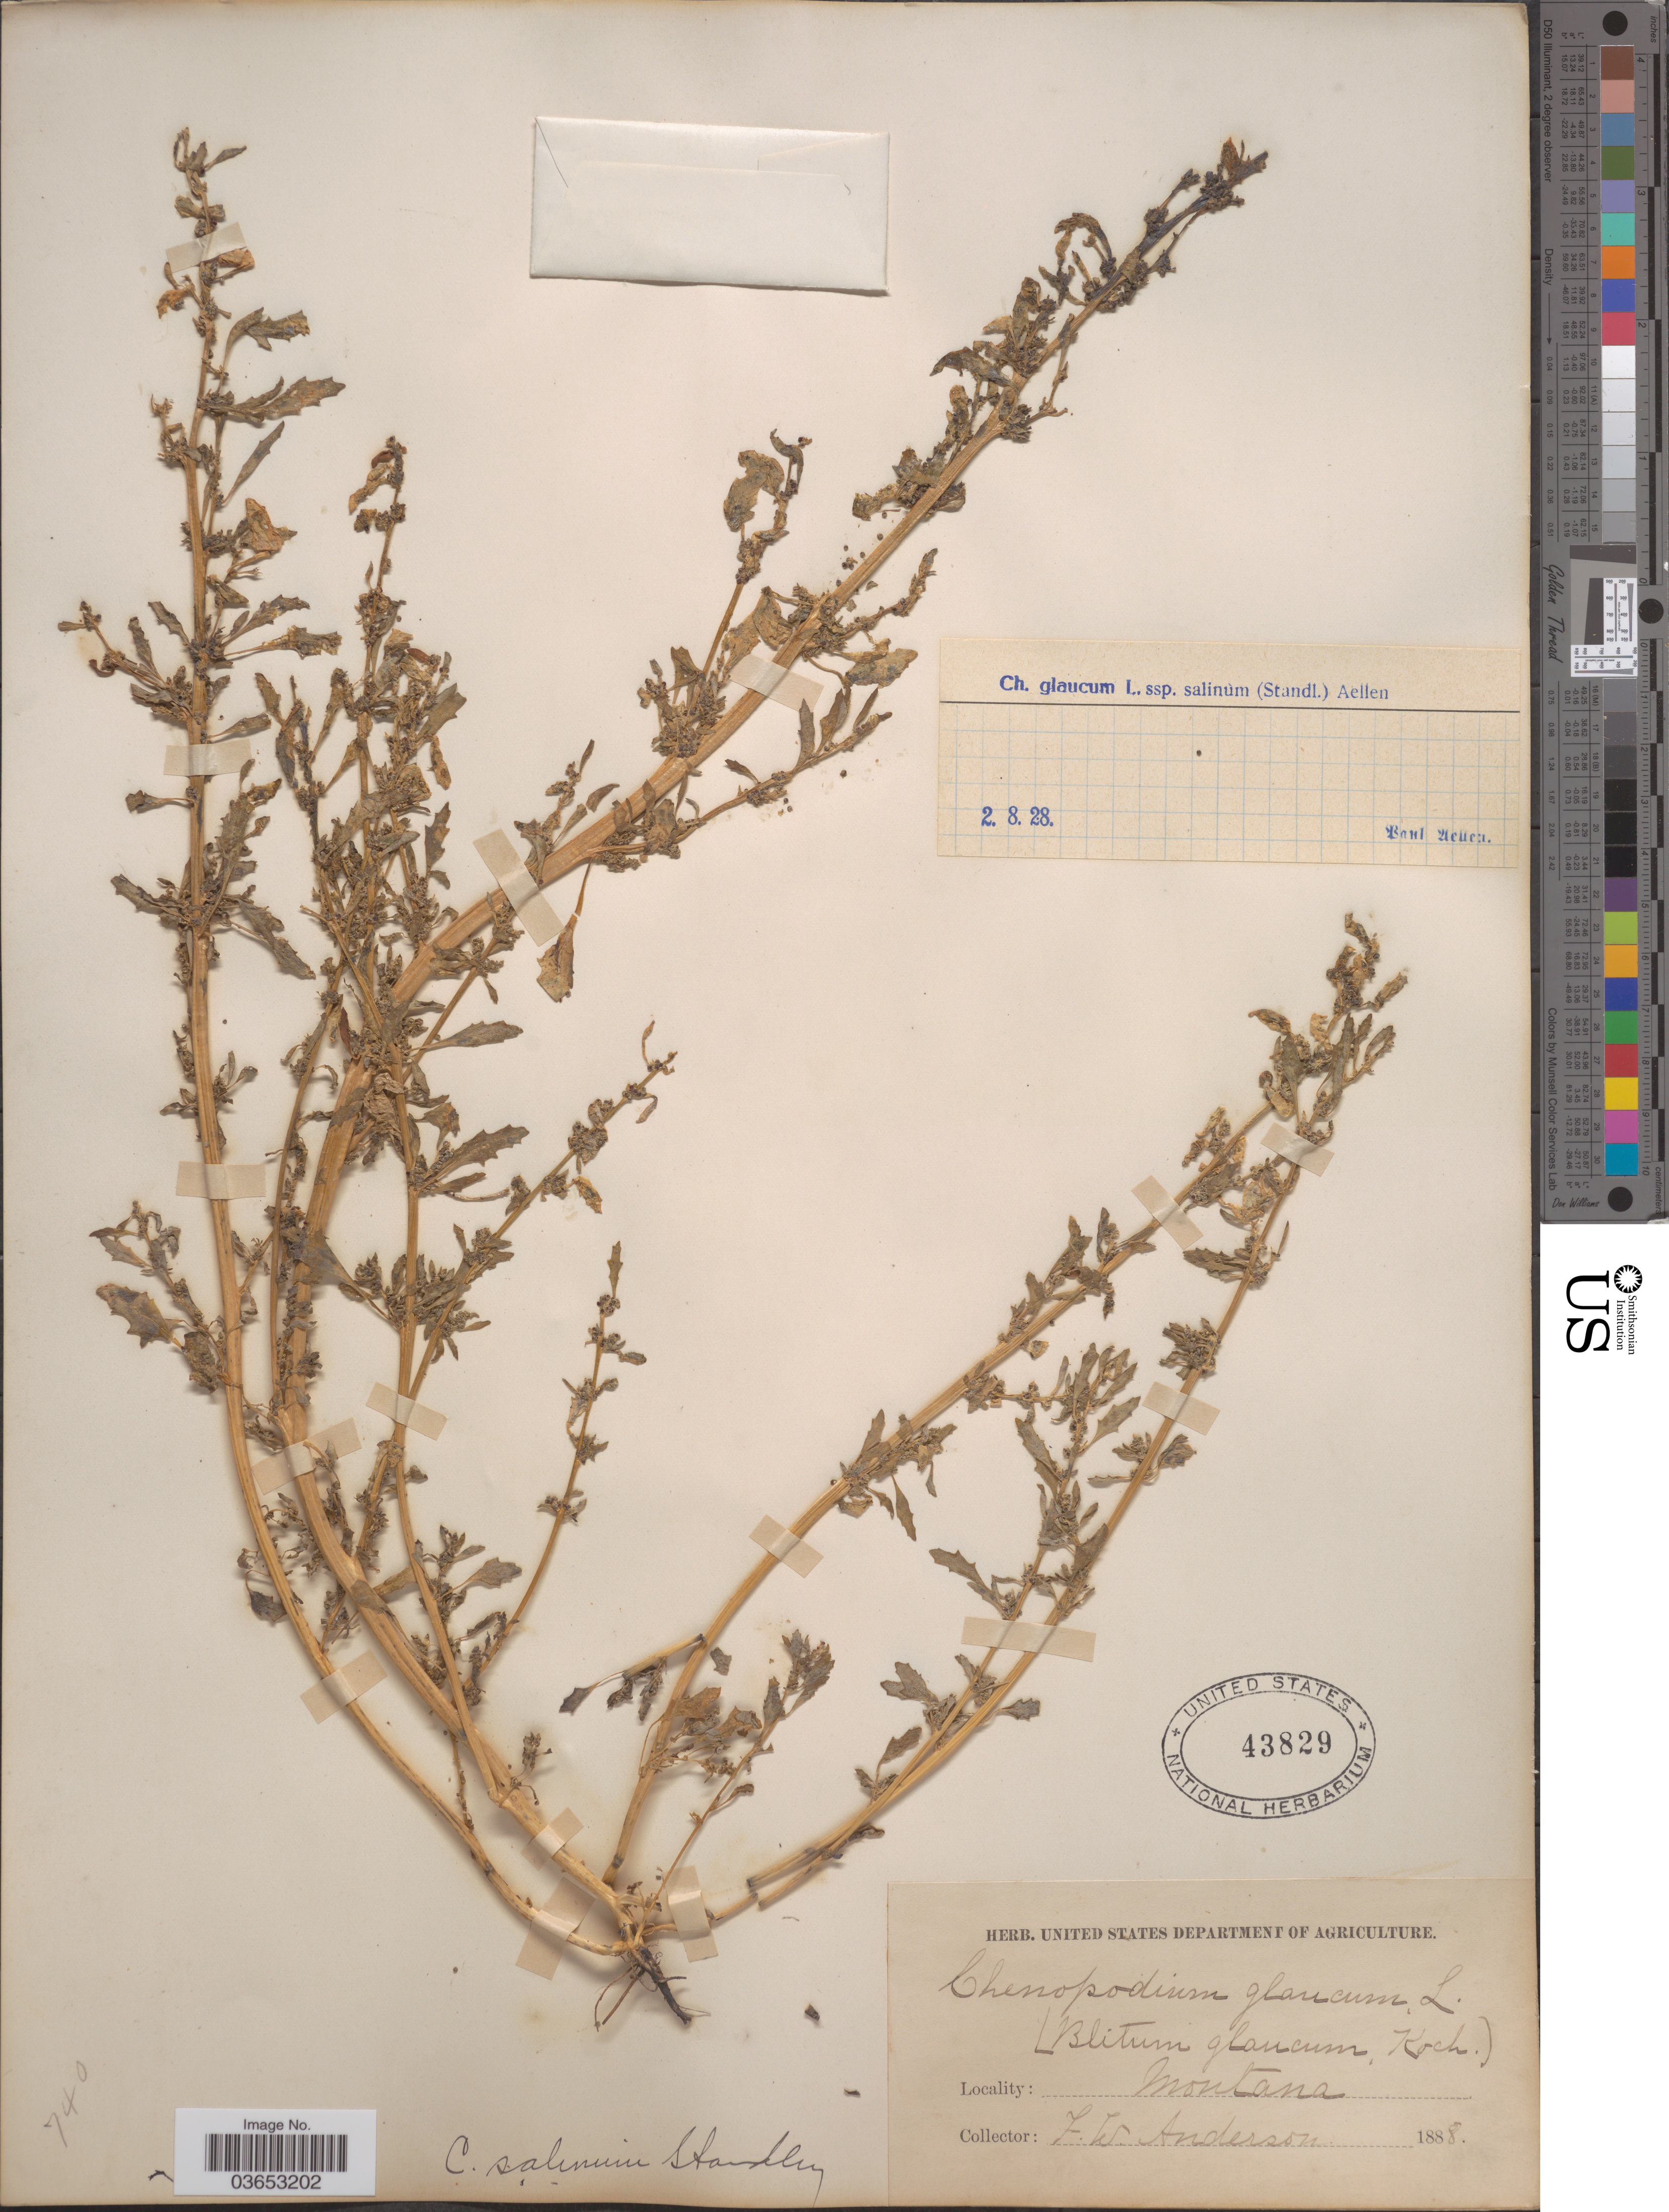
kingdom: Plantae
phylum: Tracheophyta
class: Magnoliopsida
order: Caryophyllales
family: Amaranthaceae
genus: Chenopodium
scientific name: Chenopodium glaucum subsp. salinum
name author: (Aellen) Aellen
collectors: F. W. Anderson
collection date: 1888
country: United States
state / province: Montana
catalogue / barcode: US 43829